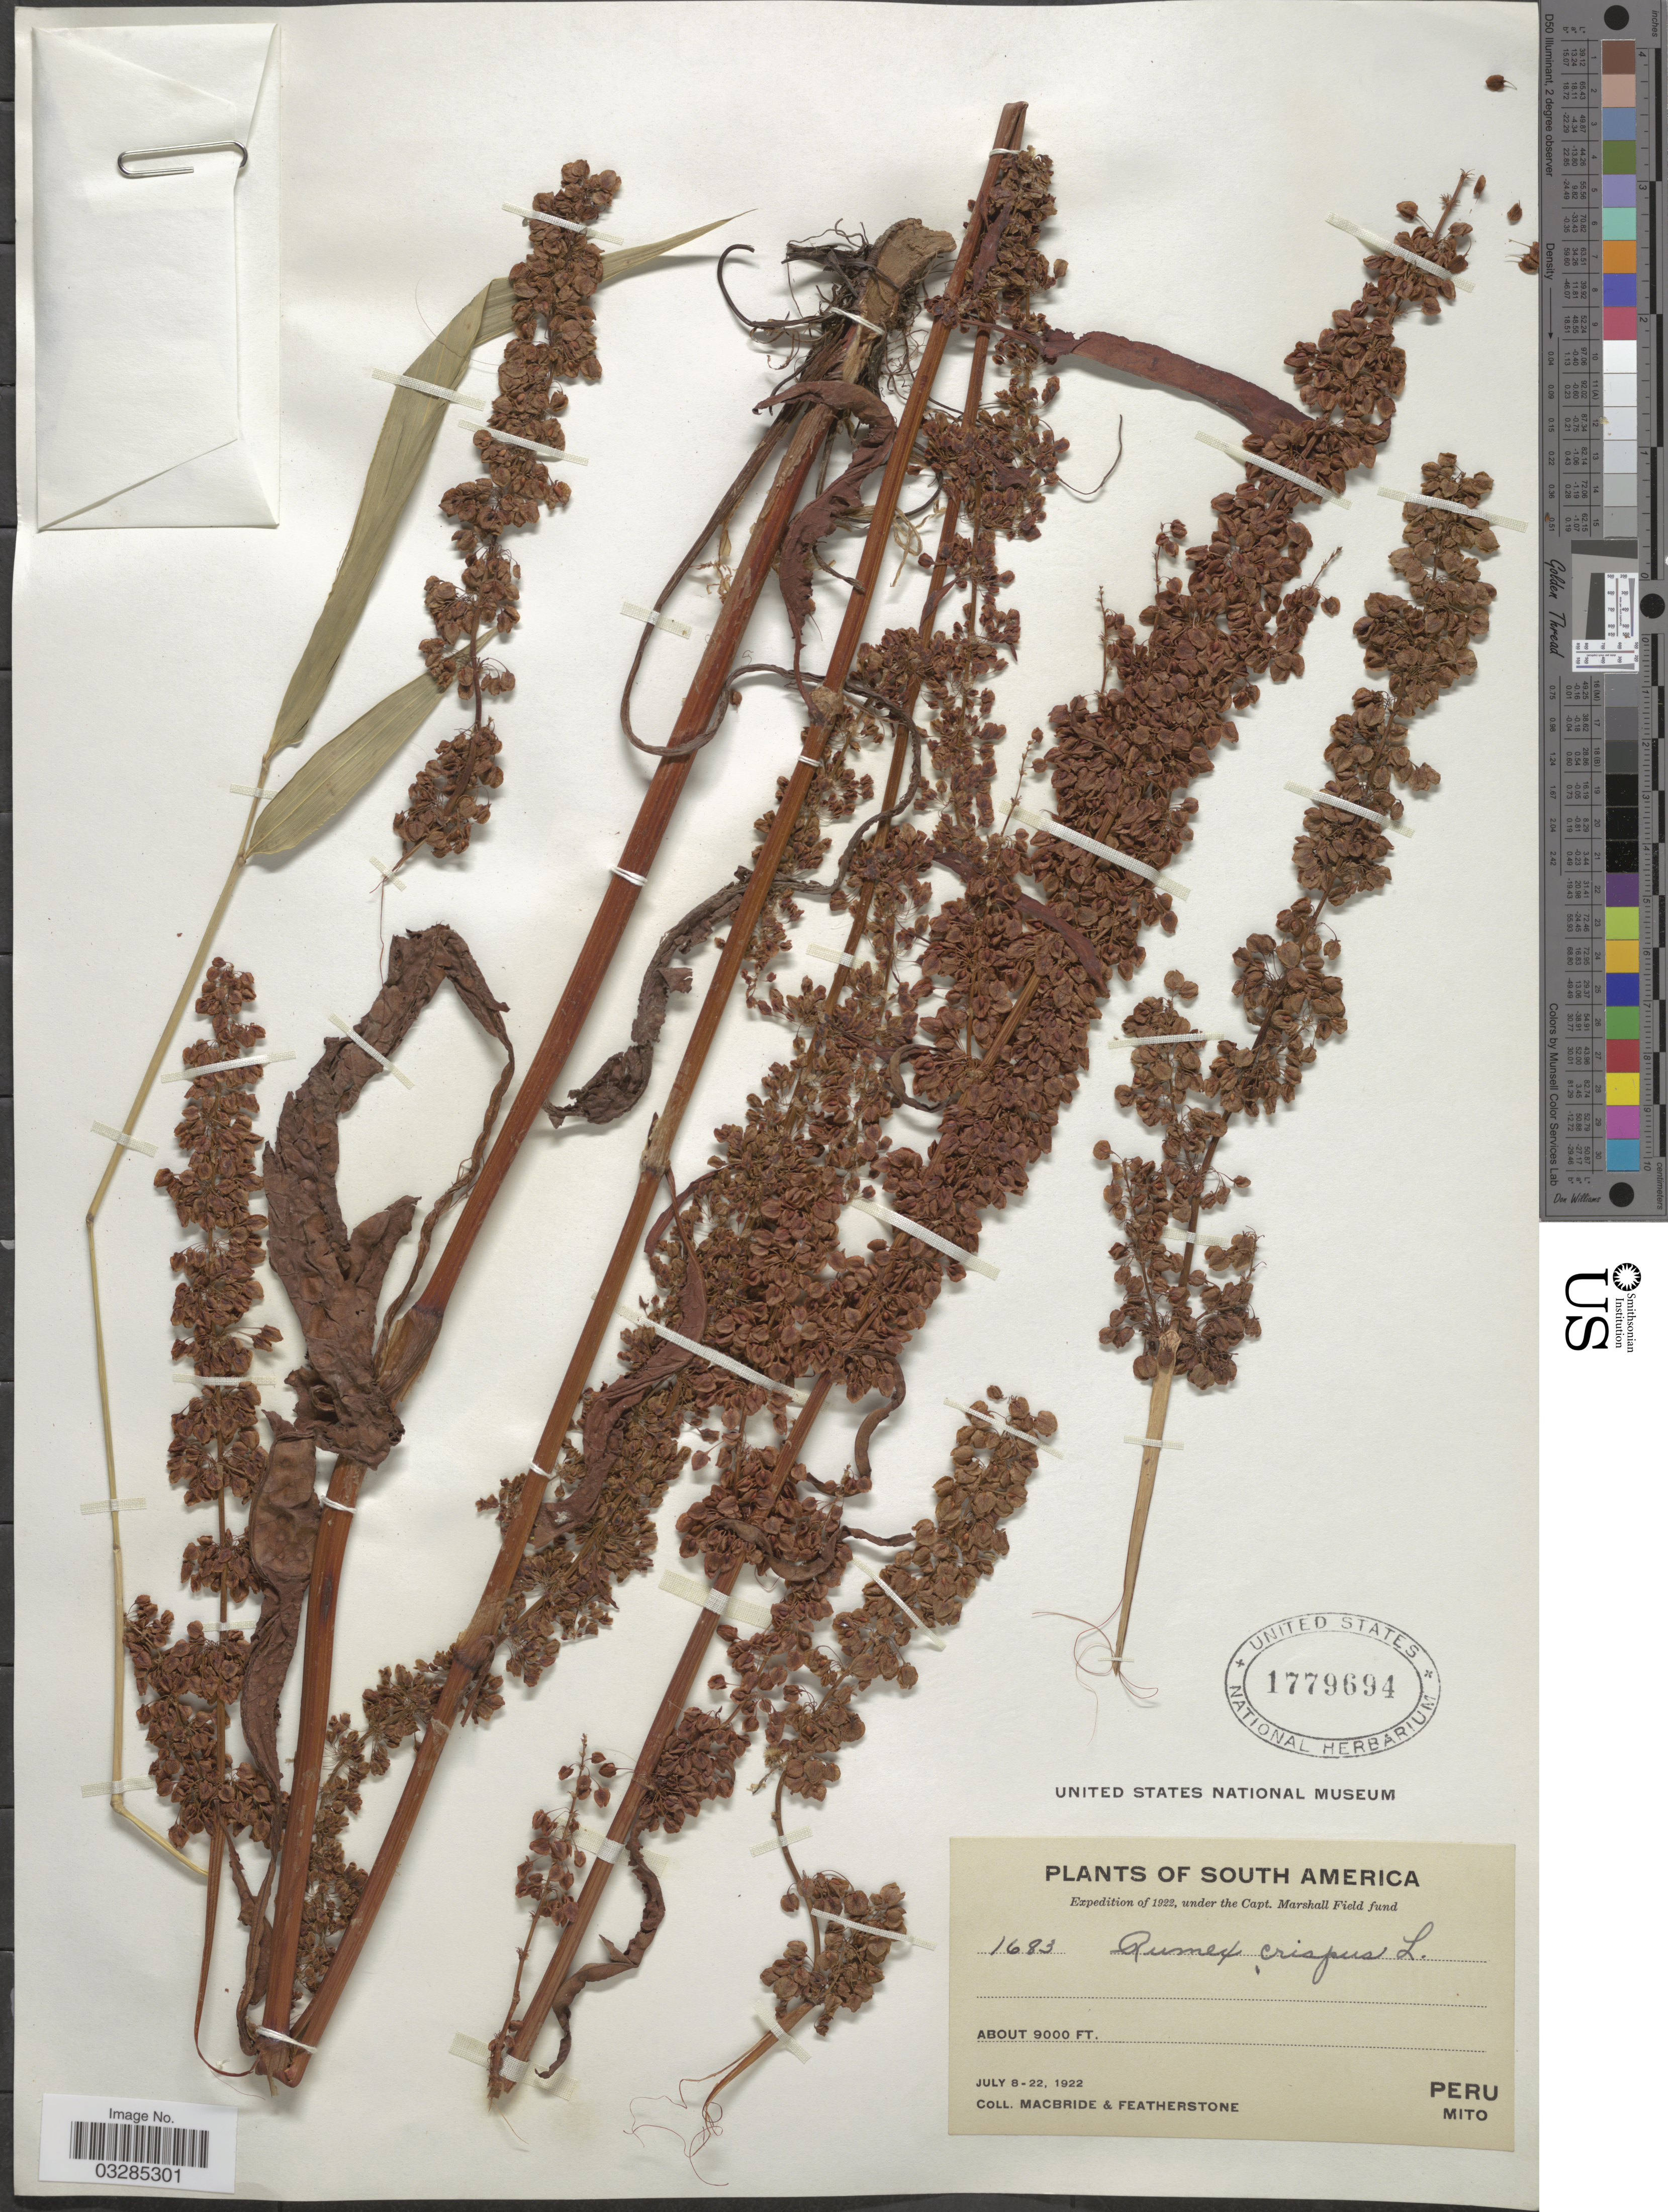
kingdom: Plantae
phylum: Tracheophyta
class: Magnoliopsida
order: Caryophyllales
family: Polygonaceae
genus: Rumex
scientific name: Rumex crispus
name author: L.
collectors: Macbride, -- & -. Featherstone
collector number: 1683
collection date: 1922-07-08/1922-07-22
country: Peru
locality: Mito.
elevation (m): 2743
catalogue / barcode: US 1779694